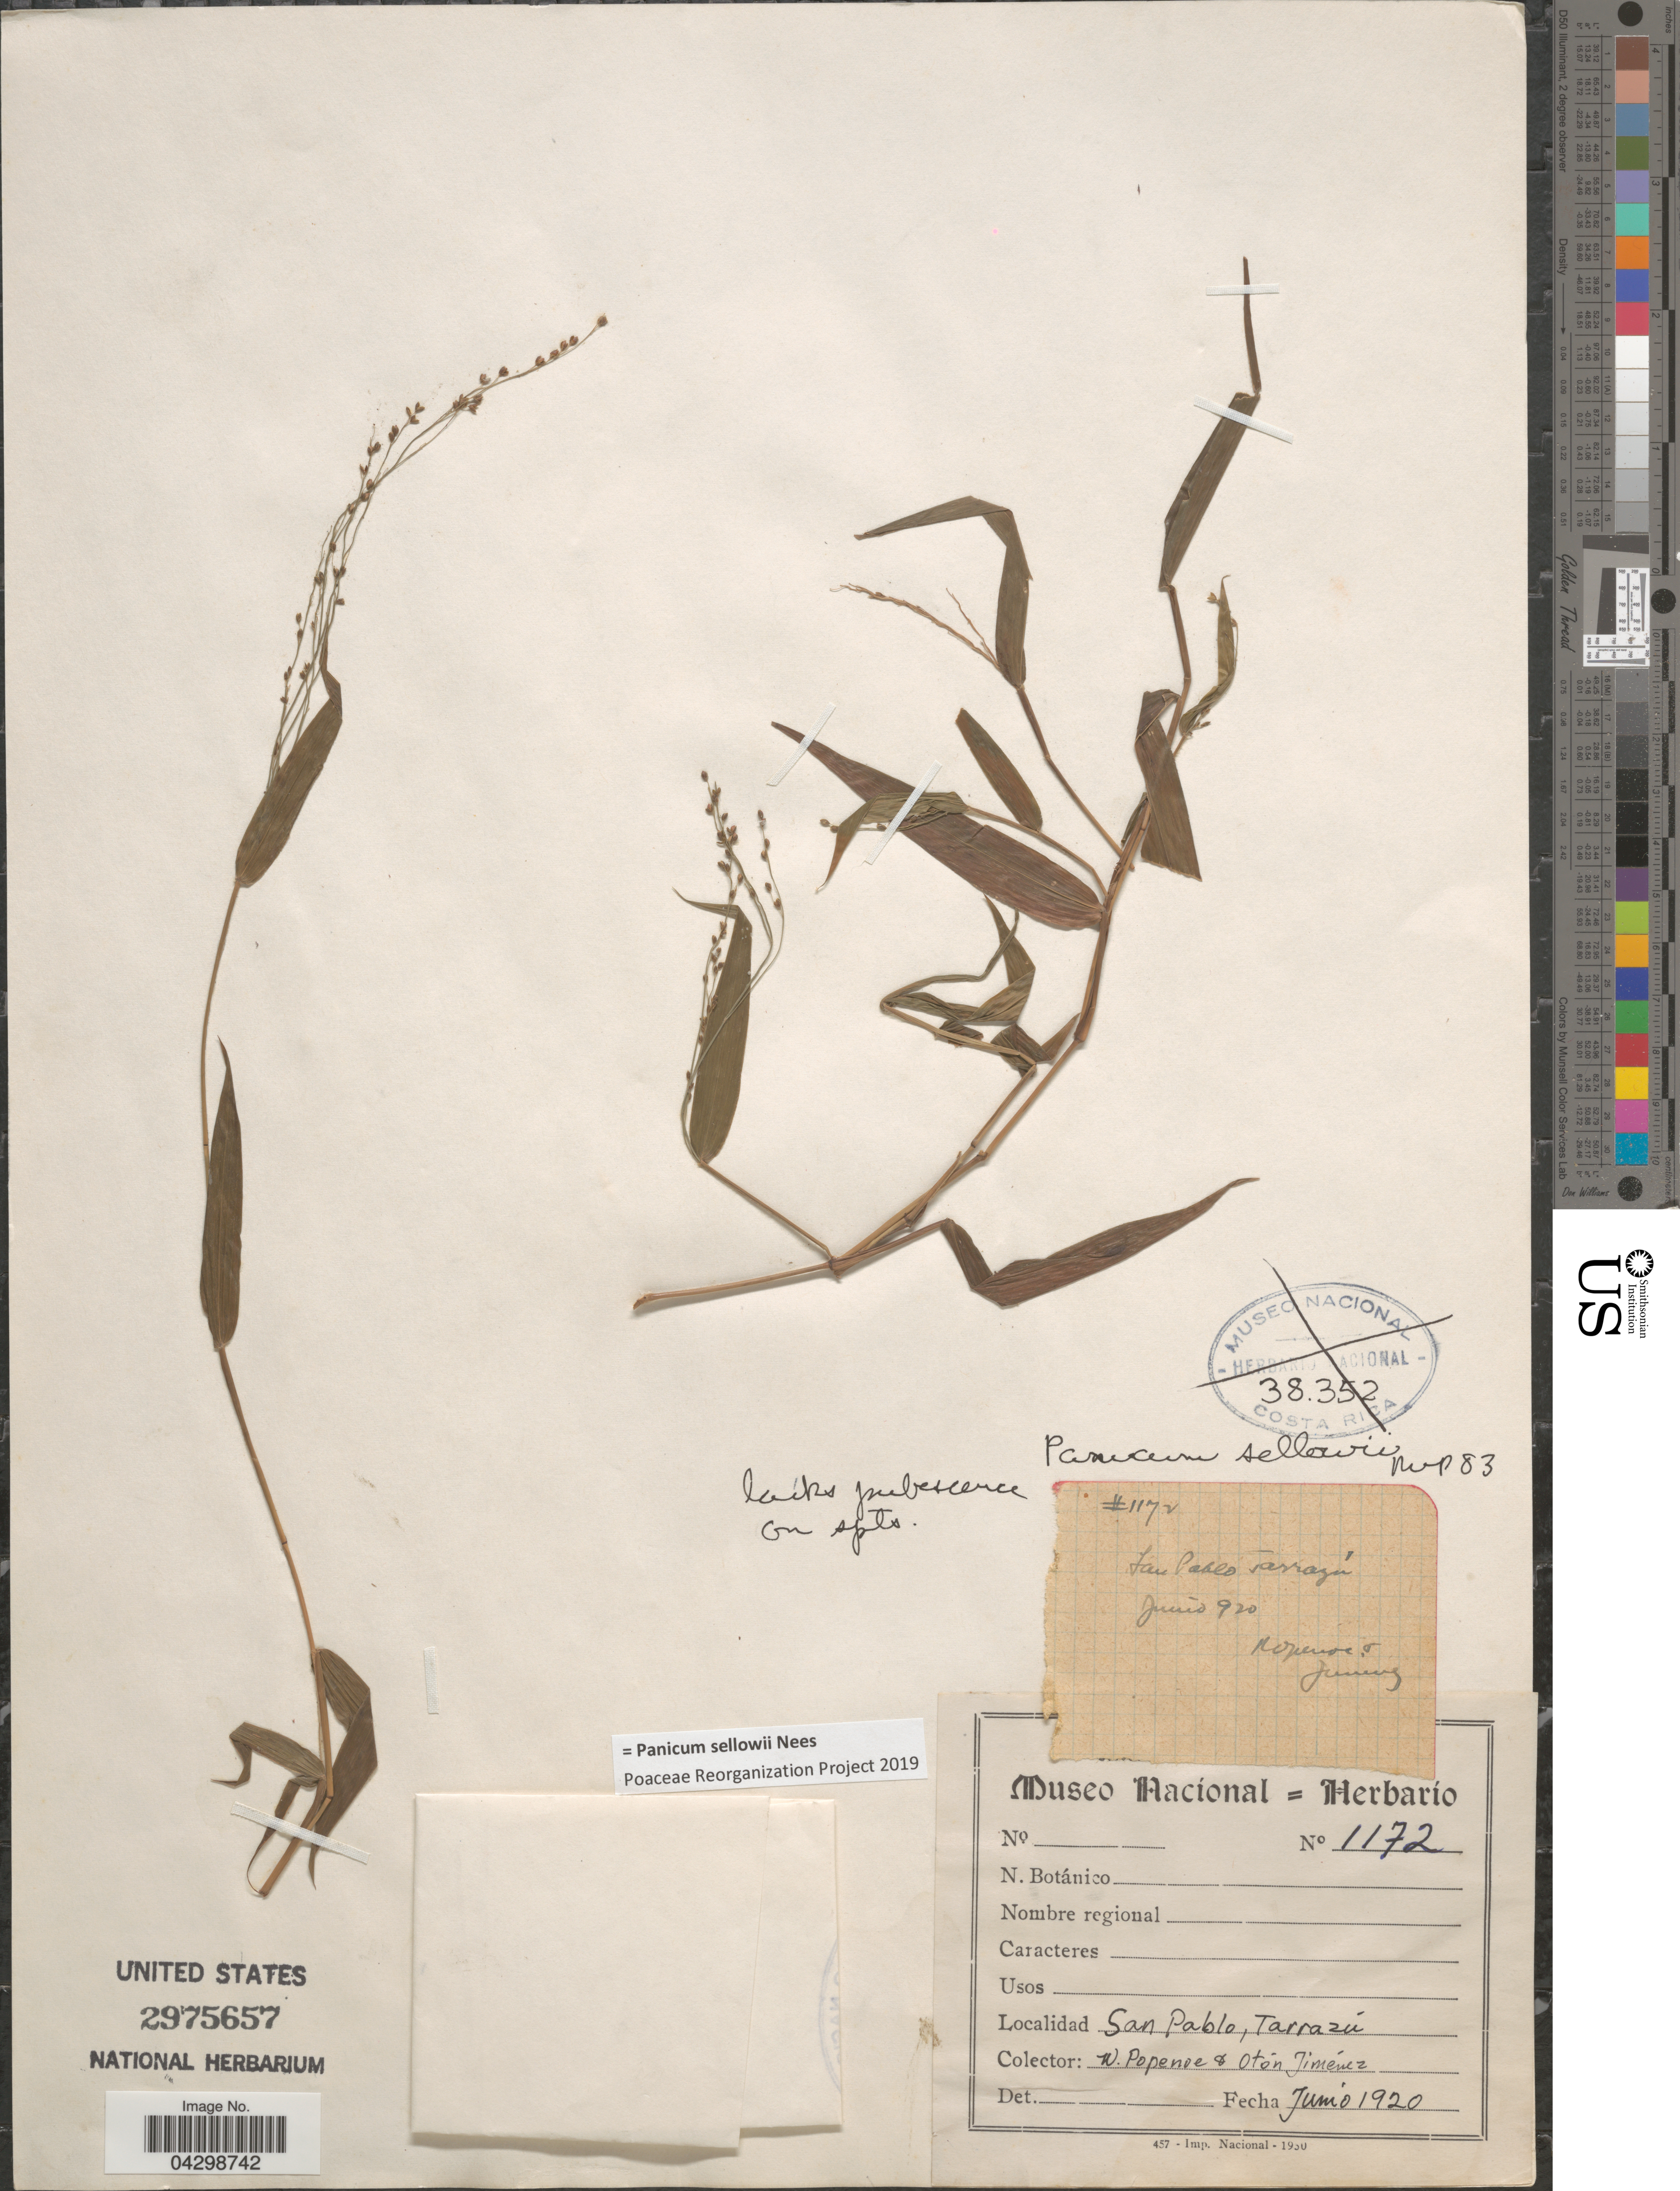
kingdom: Plantae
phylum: Tracheophyta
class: Liliopsida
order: Poales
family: Poaceae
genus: Panicum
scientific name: Panicum sellowii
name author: Nees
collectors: W. Popenoe & O. Jimenez L.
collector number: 1172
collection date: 1920-06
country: Costa Rica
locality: San Pablo, Tarrazú.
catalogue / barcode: US 2975657